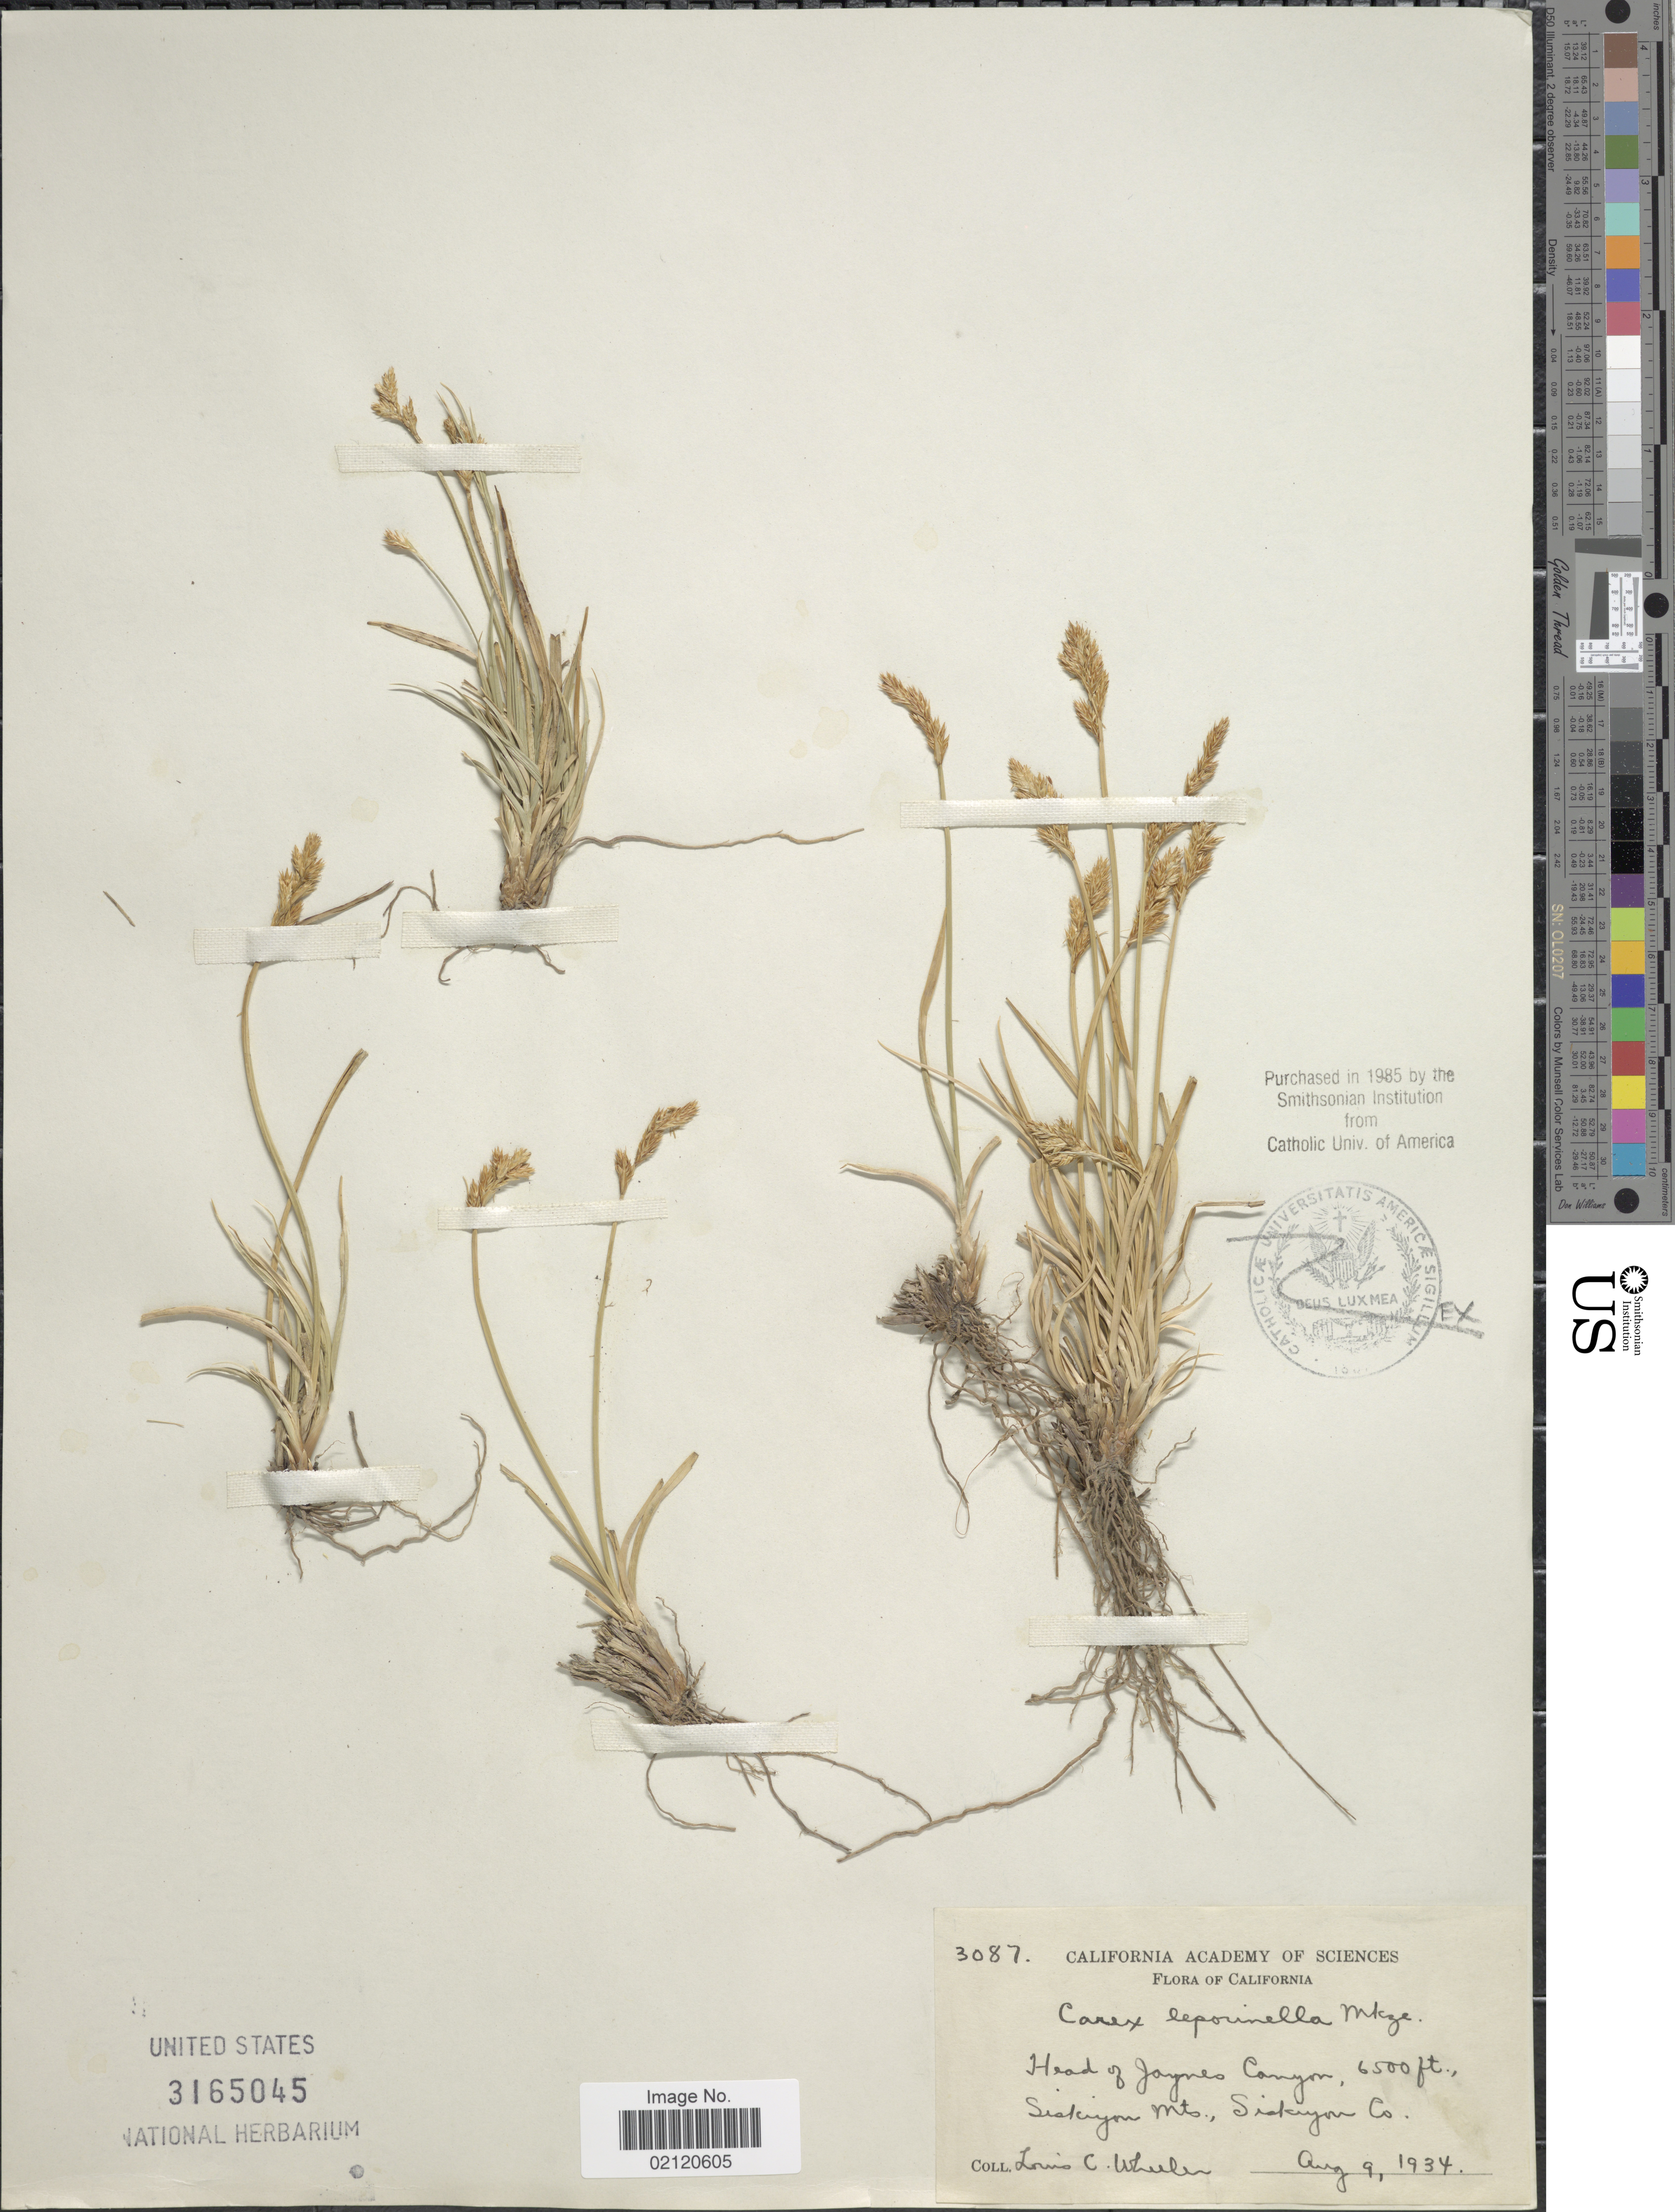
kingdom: Plantae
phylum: Tracheophyta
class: Liliopsida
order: Poales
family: Cyperaceae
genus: Carex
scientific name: Carex leporinella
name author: Mack.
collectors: L. C. Wheeler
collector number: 3087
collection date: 1934-08-09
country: United States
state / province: California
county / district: Siskiyou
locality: Head of Jaynes Canyon, Siskiyou Mts., Siskyou Co.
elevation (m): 1981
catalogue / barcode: US 3165045